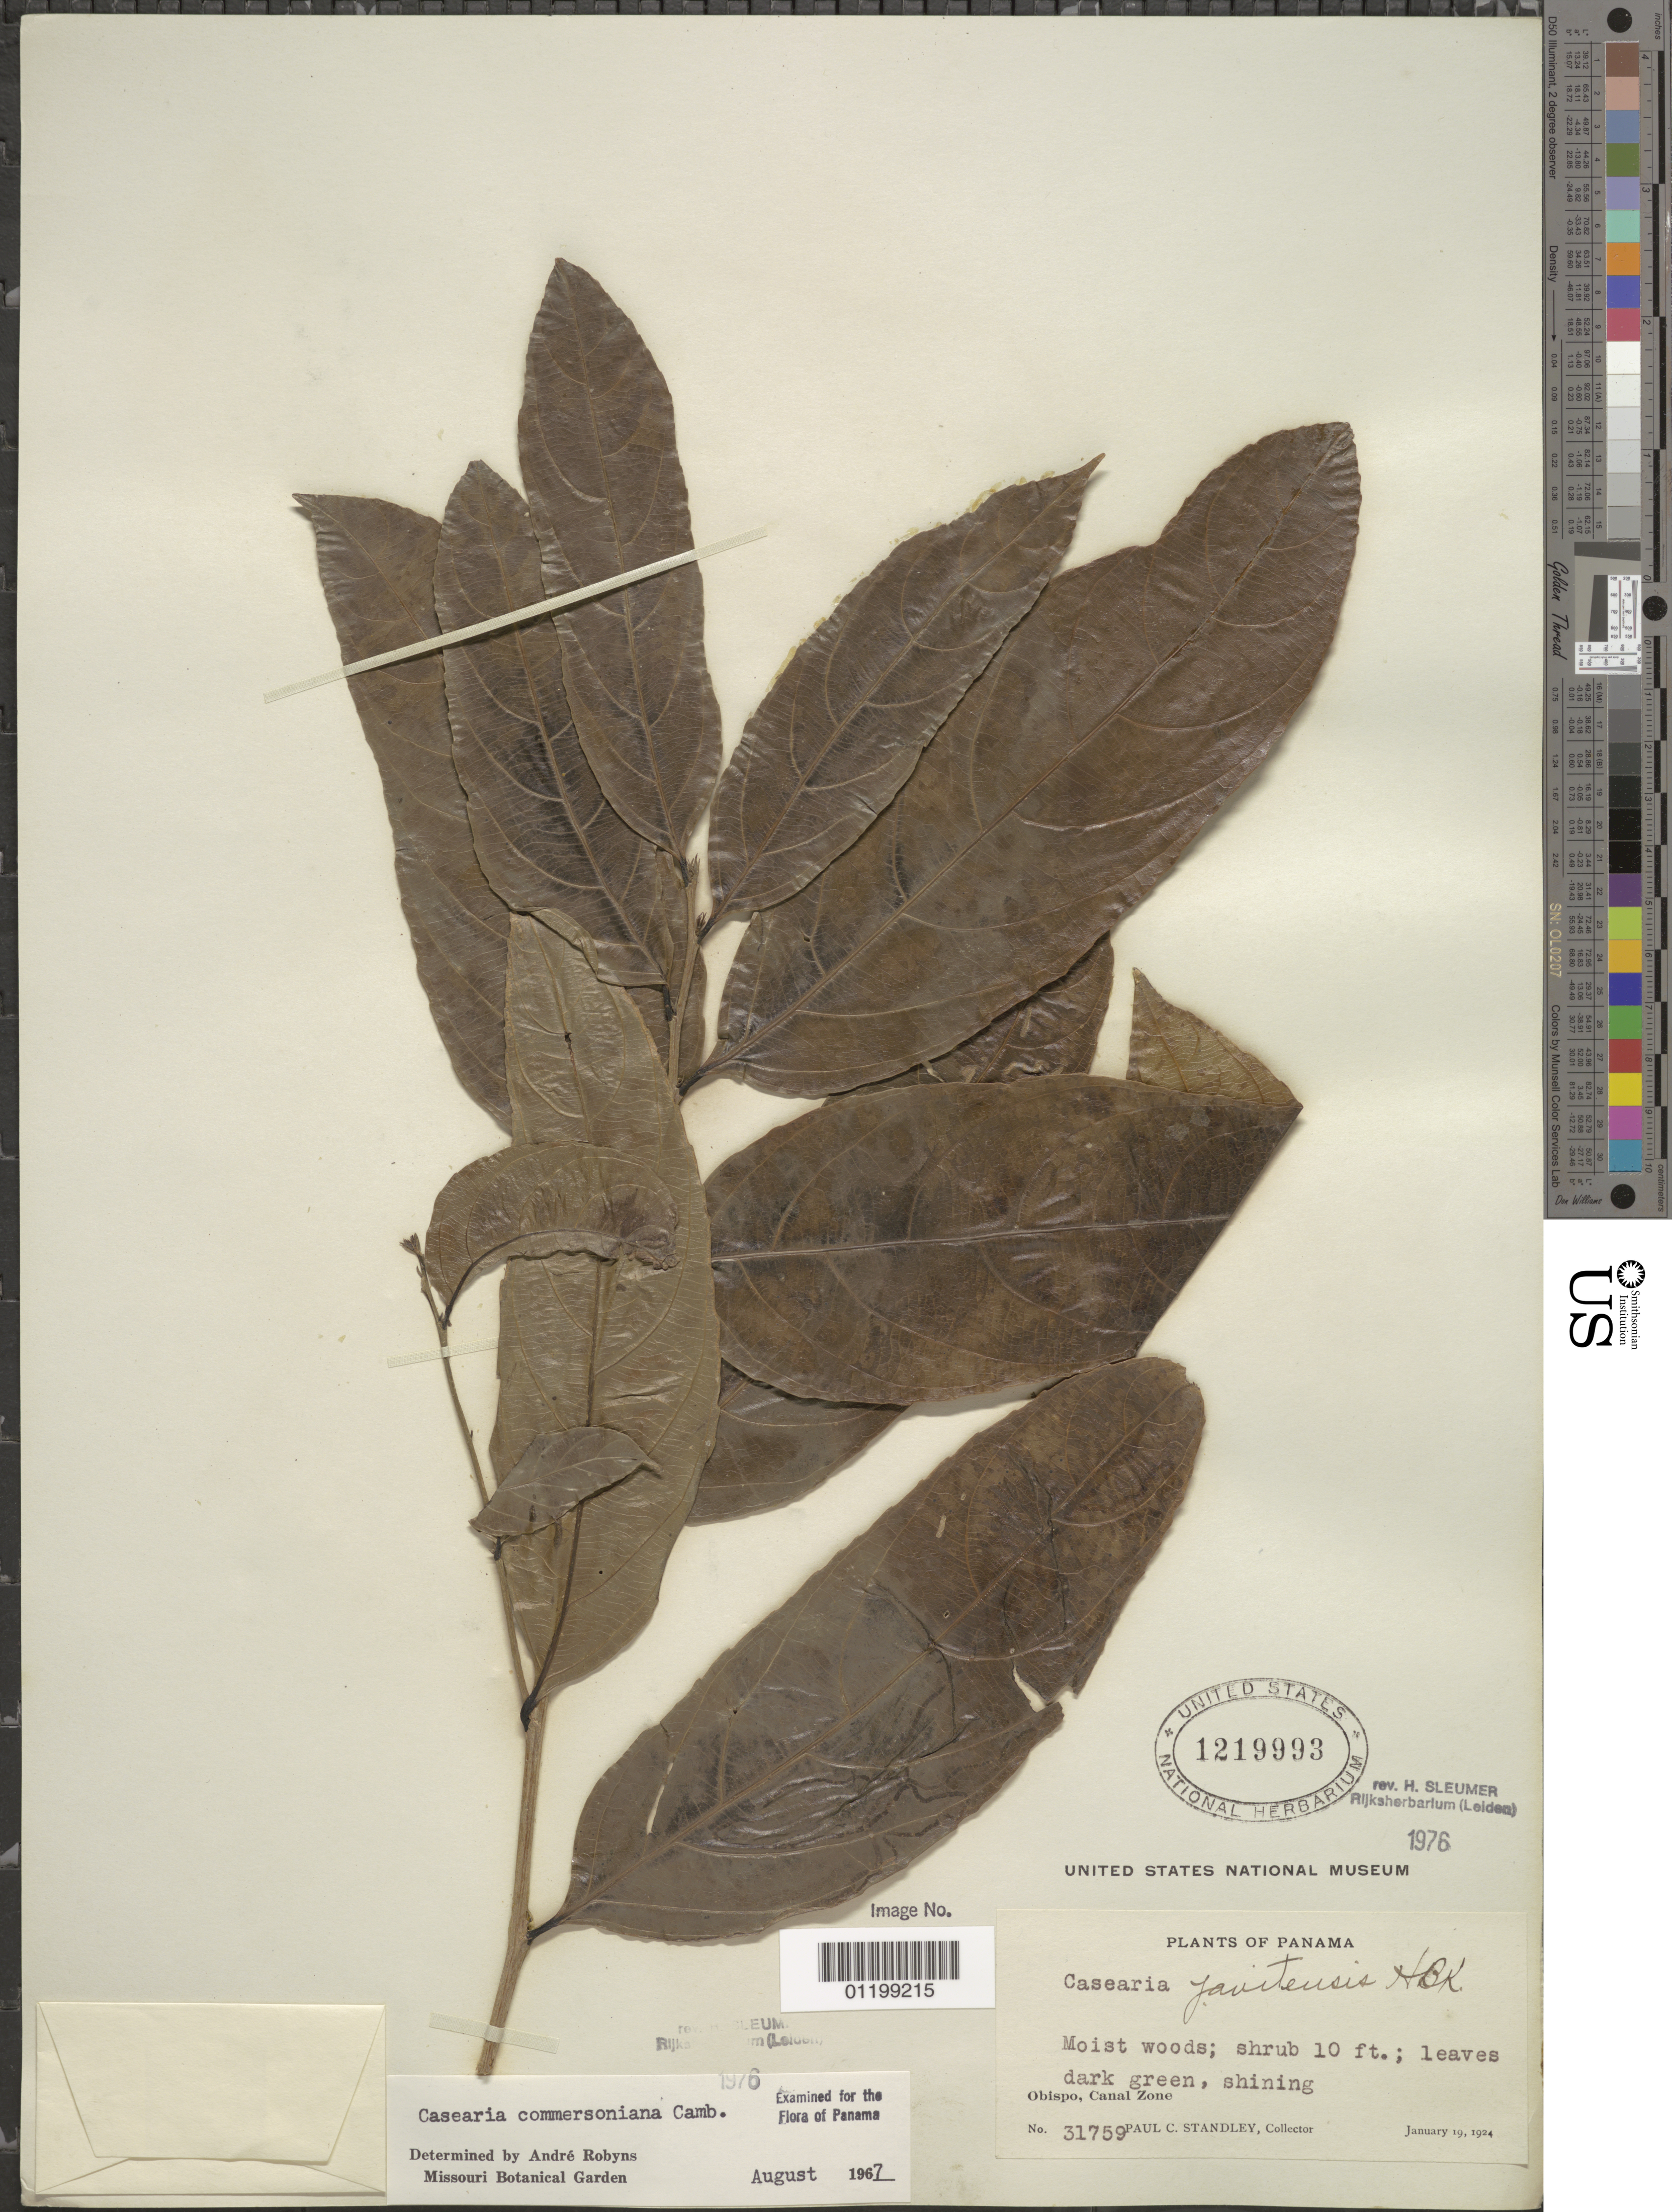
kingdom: Plantae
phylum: Tracheophyta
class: Magnoliopsida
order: Malpighiales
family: Salicaceae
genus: Piparea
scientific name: Piparea dentata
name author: Aubl.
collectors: P. C. Standley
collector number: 31759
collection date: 1924-01-19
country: Panama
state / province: Colón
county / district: Canal Zone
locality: Obispo.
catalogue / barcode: US 1219993